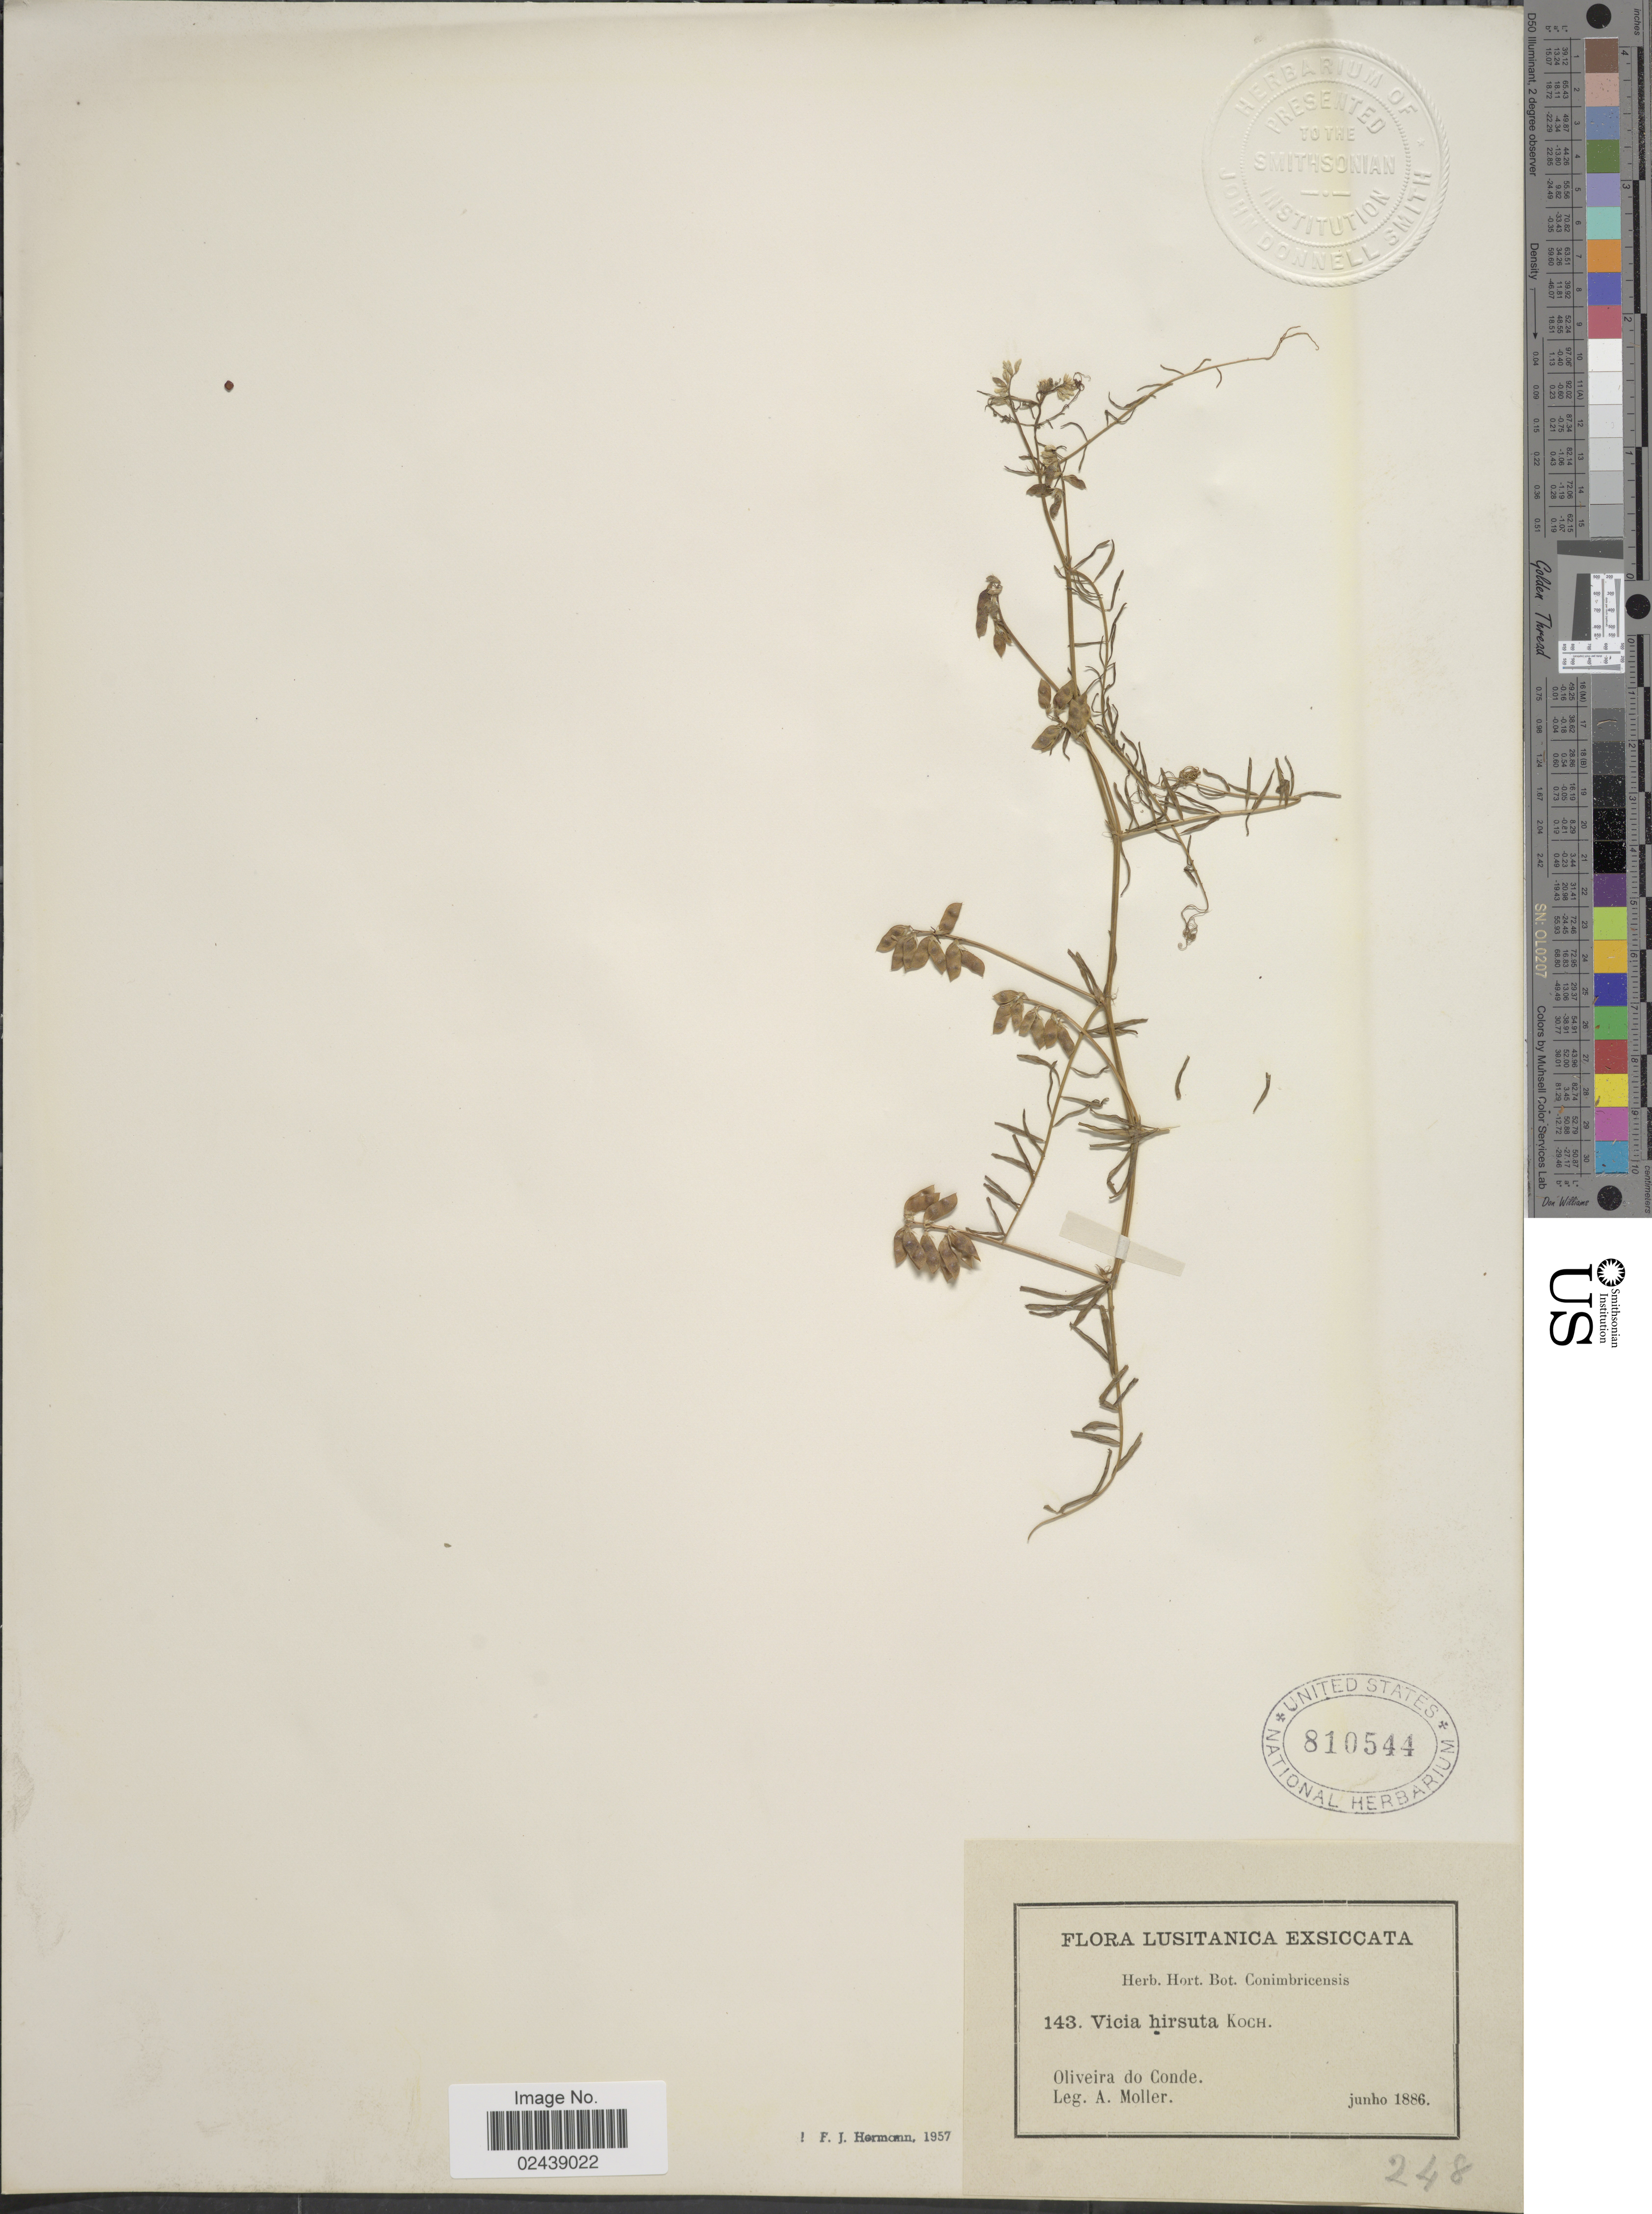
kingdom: Plantae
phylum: Tracheophyta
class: Magnoliopsida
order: Fabales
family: Fabaceae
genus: Vicia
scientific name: Vicia hirsuta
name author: (L.) A. Gray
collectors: A. Moller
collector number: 143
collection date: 1886-06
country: Portugal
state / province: Viseu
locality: Lustianica, Oliveira do Conde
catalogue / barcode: US 810544